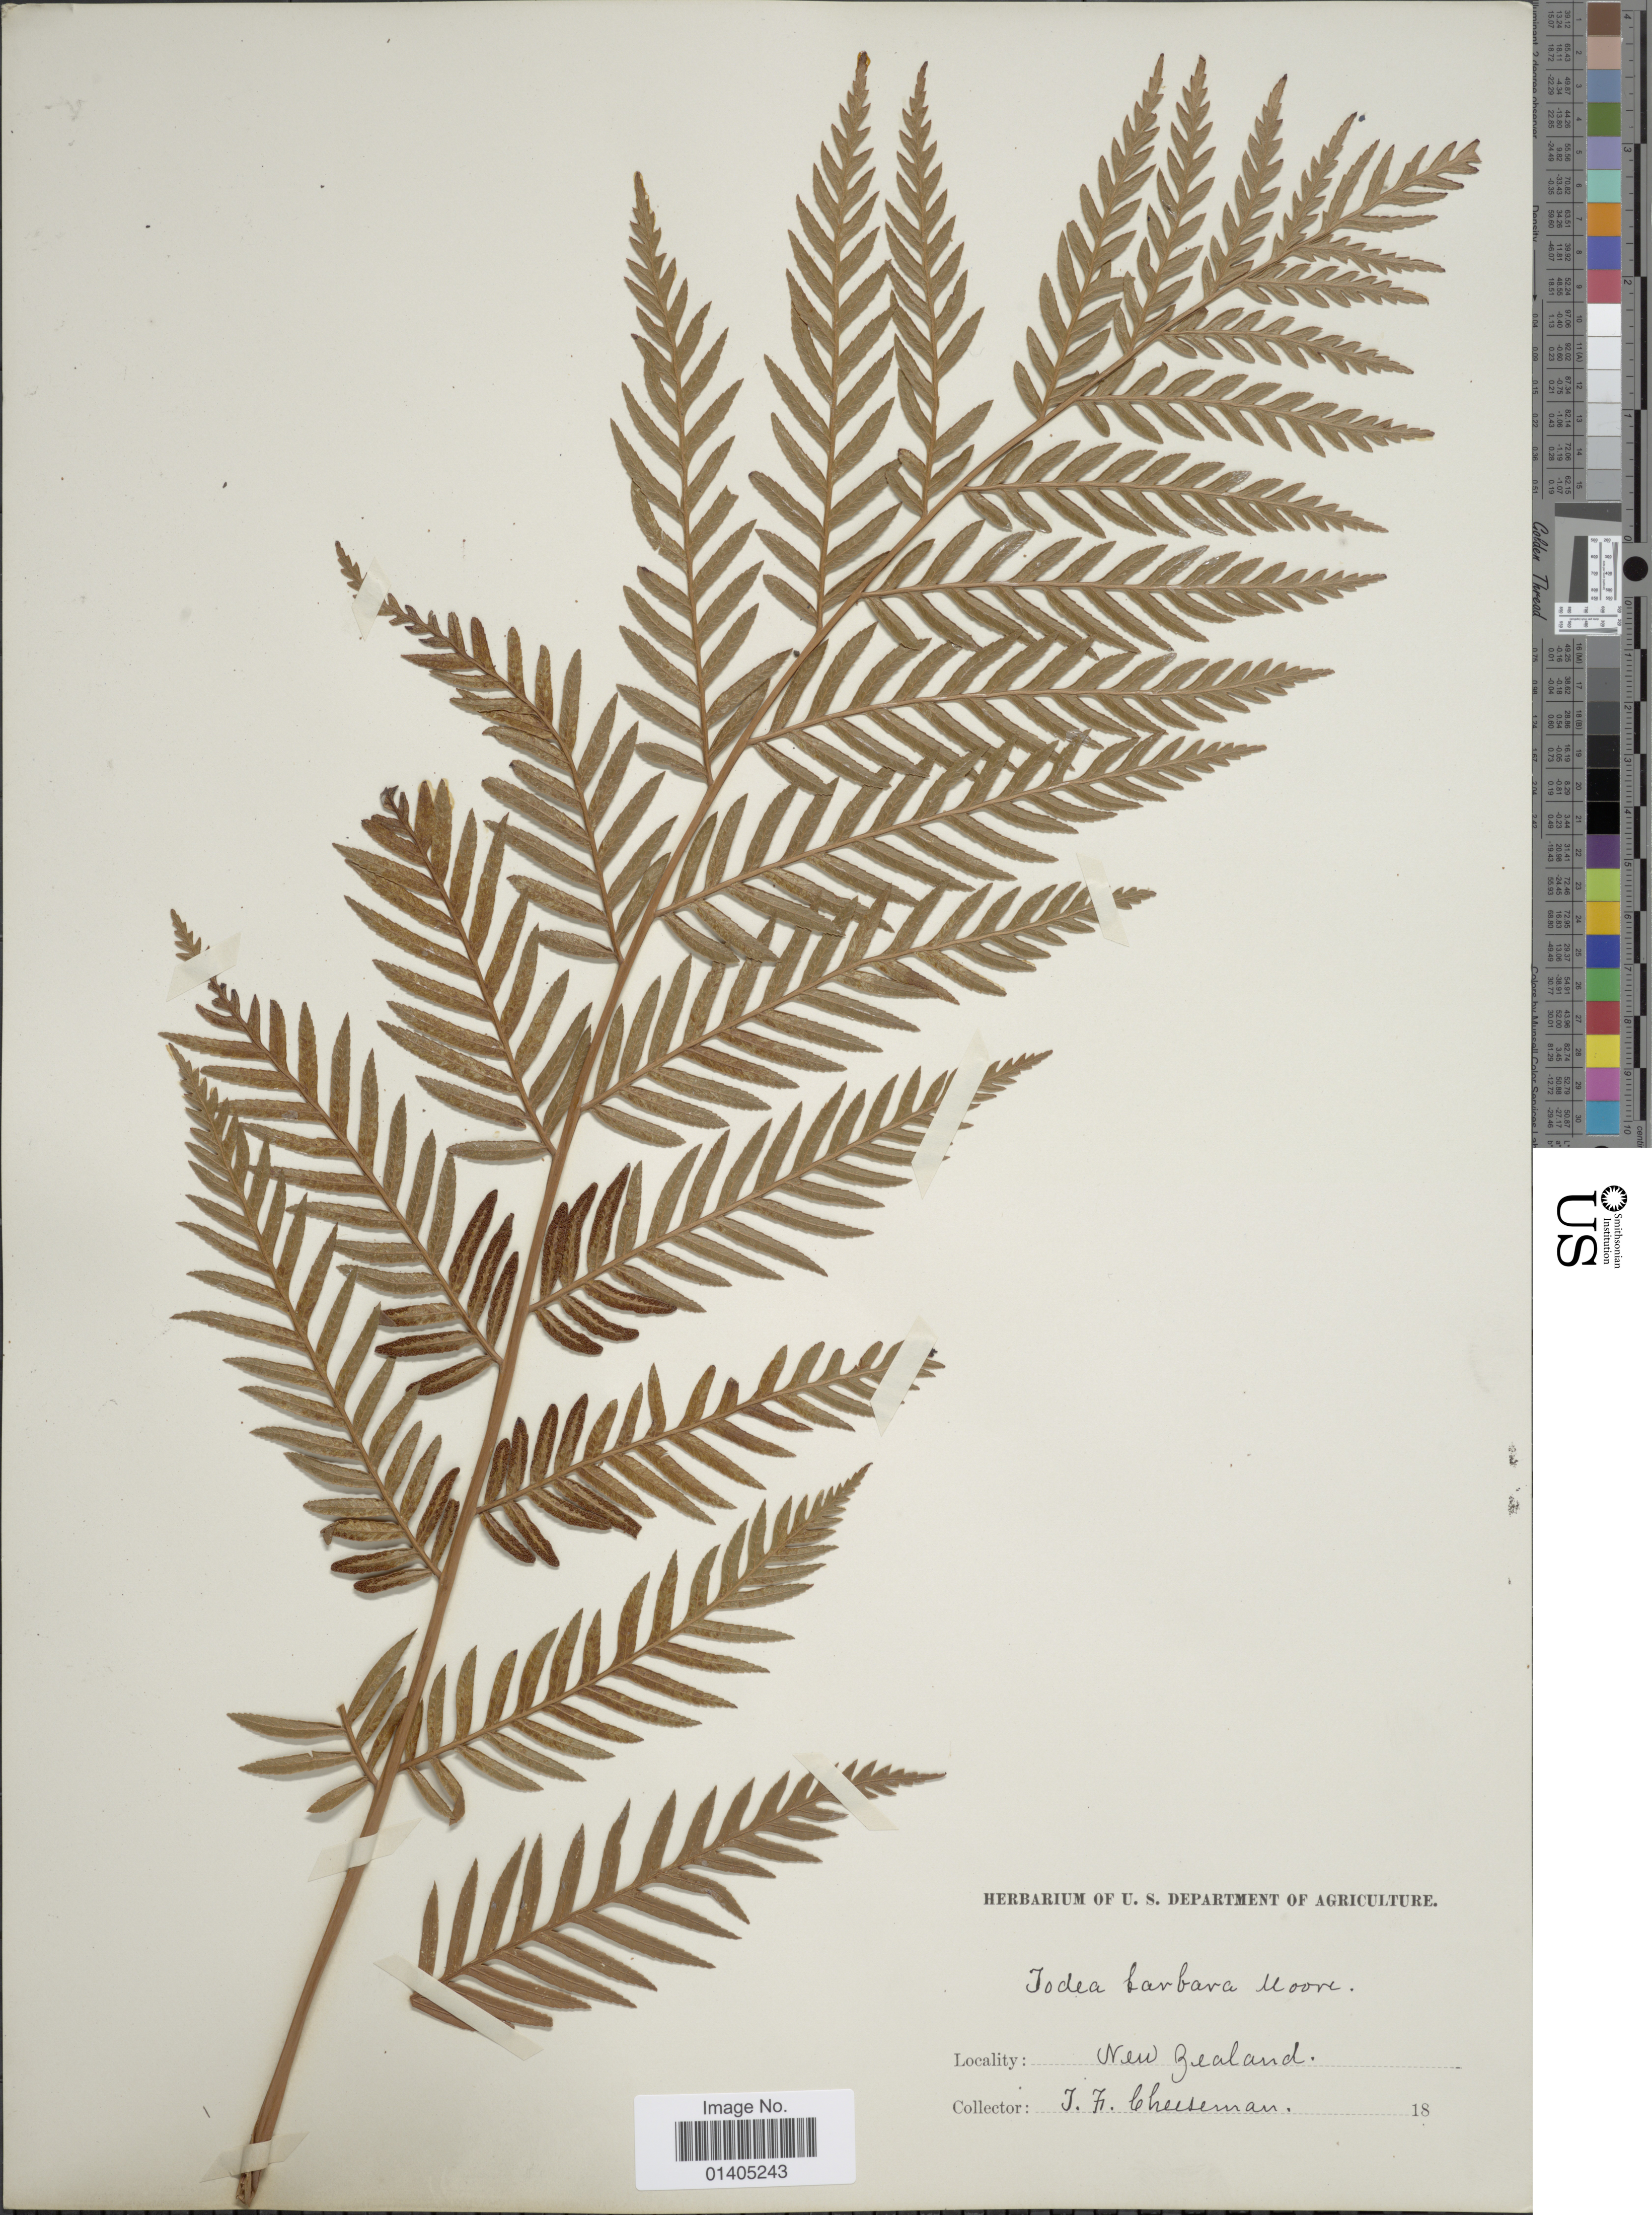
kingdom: Plantae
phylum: Tracheophyta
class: Polypodiopsida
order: Osmundales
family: Osmundaceae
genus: Todea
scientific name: Todea barbara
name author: T. Moore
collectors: T. F. Cheeseman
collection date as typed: Transcribed d/m/y: //18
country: New Zealand